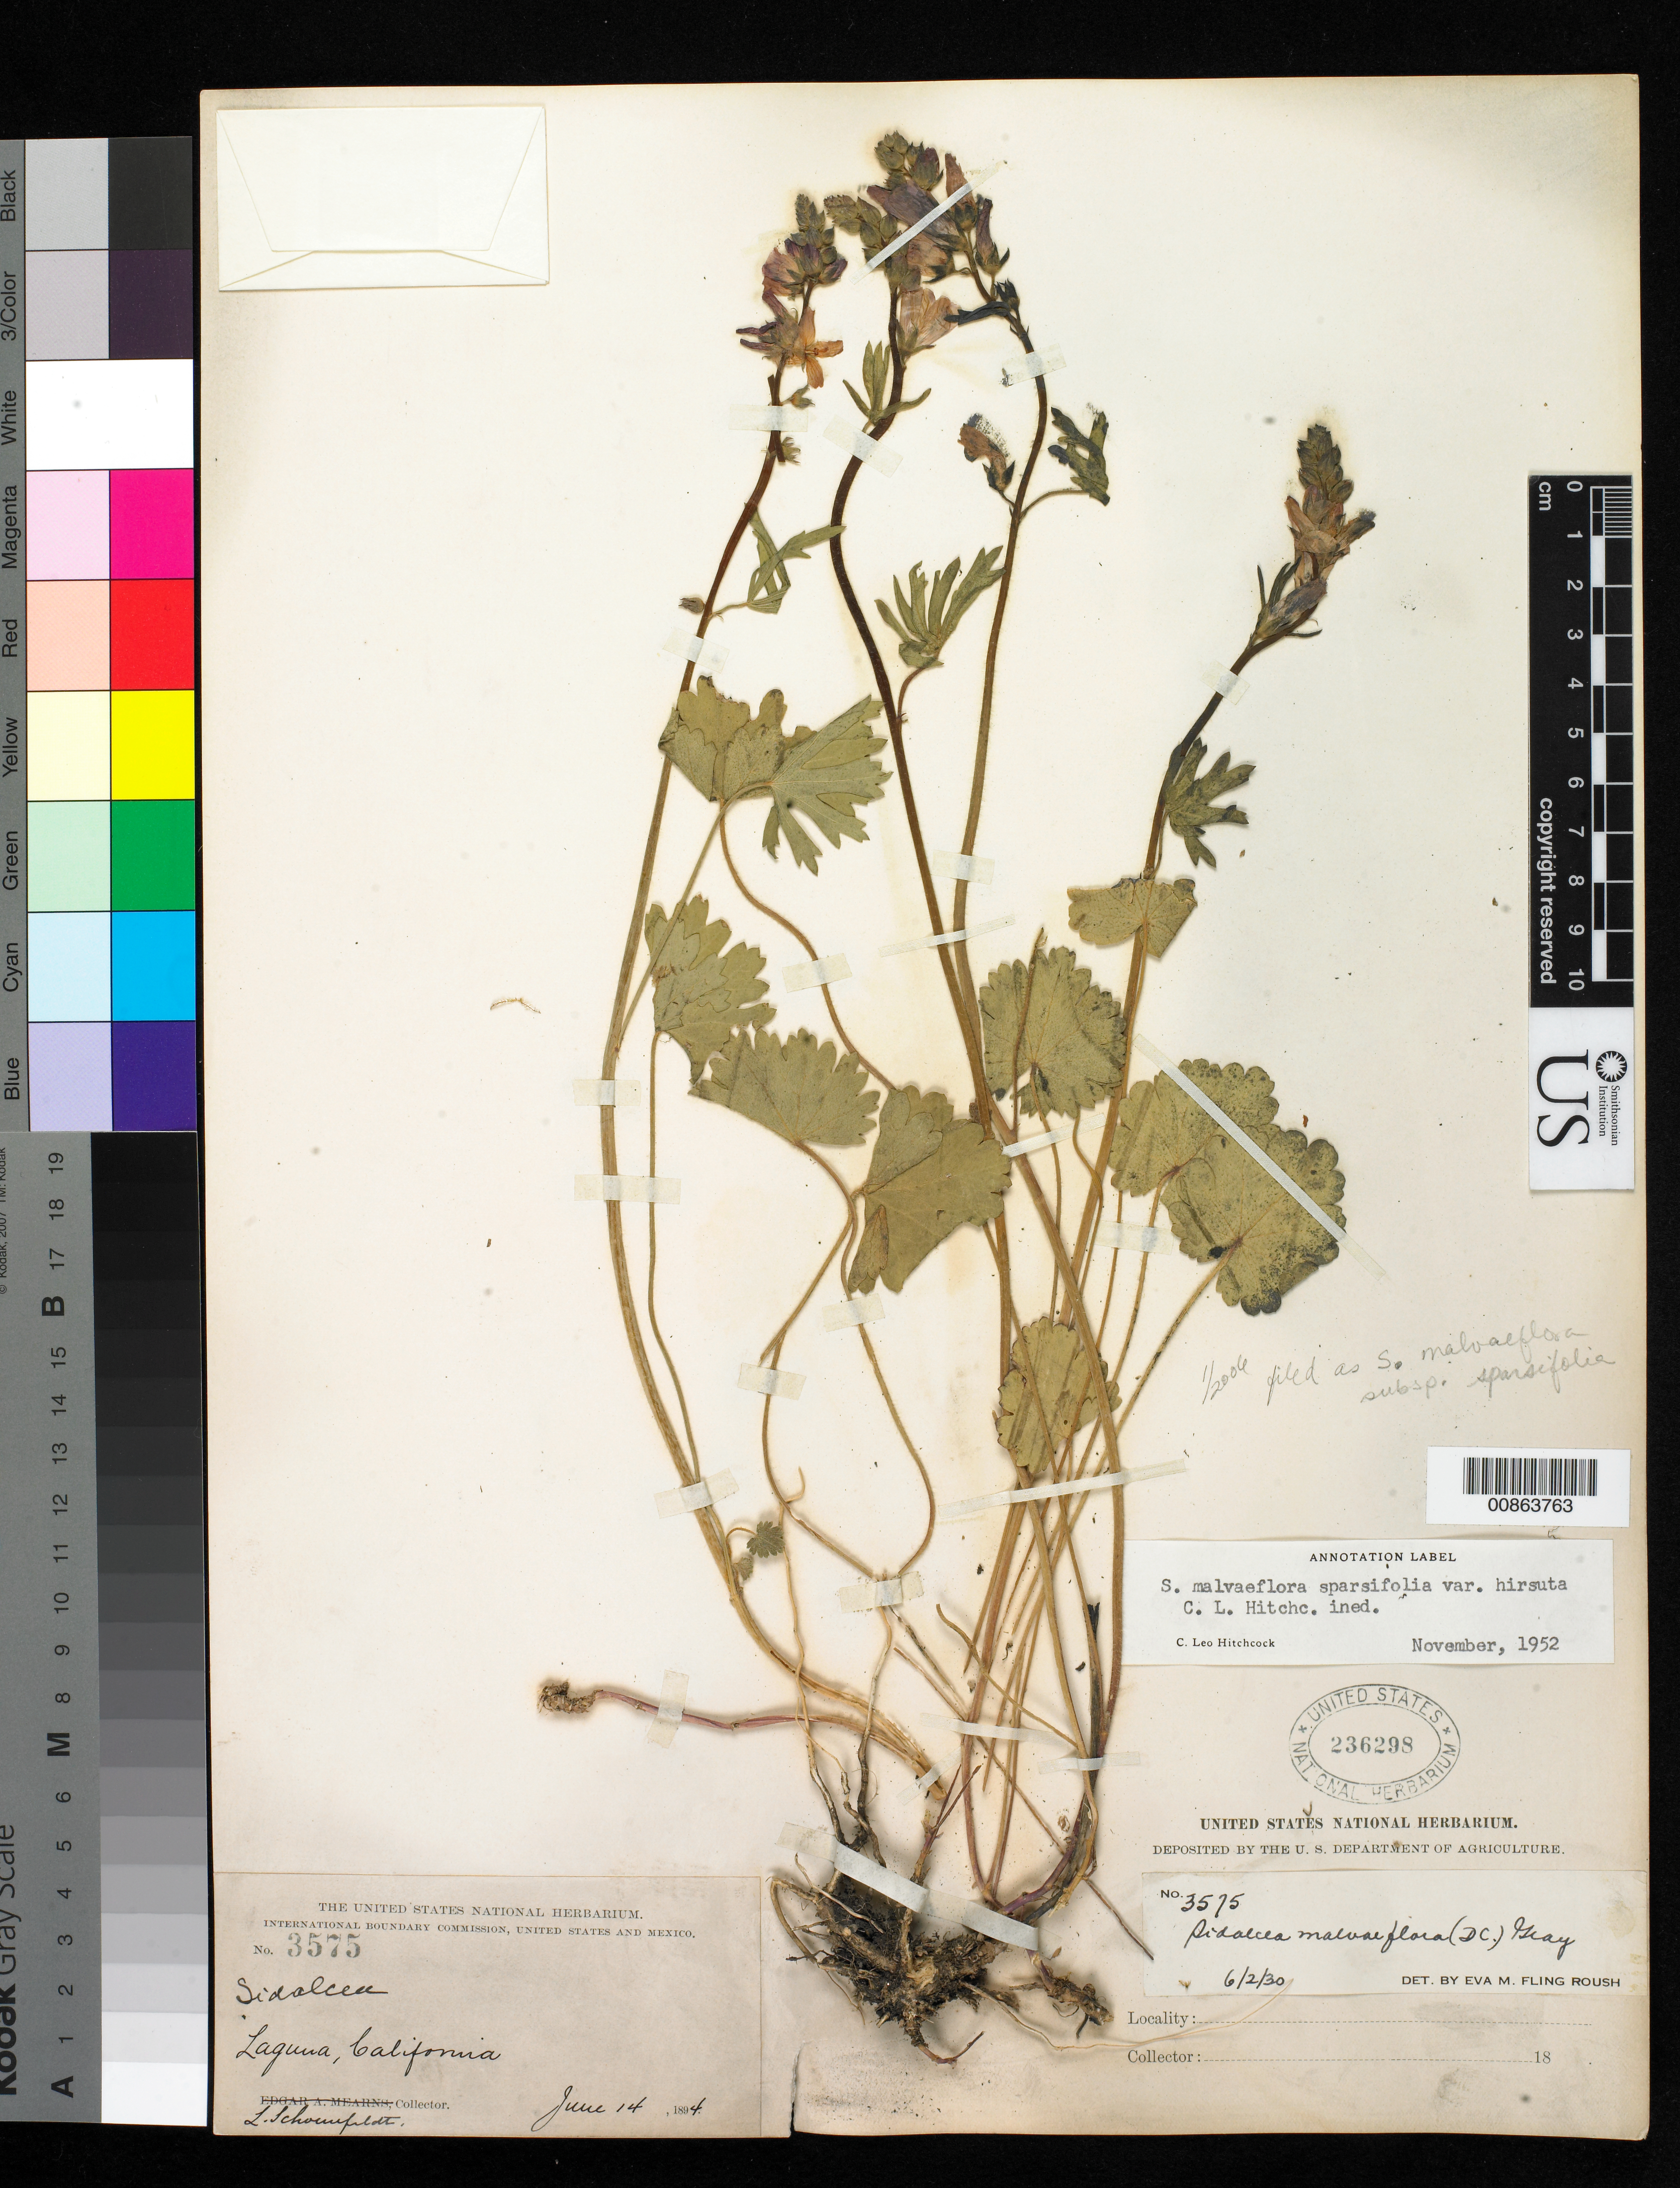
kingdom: Plantae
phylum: Tracheophyta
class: Magnoliopsida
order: Malvales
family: Malvaceae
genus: Sidalcea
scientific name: Sidalcea malviflora subsp. sparsifolia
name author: (DC.) A. Gray ex Benth.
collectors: L. Schoenfeldt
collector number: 3575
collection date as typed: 14 Jun 1894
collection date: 1894-06-14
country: United States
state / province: California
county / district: Orange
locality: Laguna, California.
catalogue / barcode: US 236298